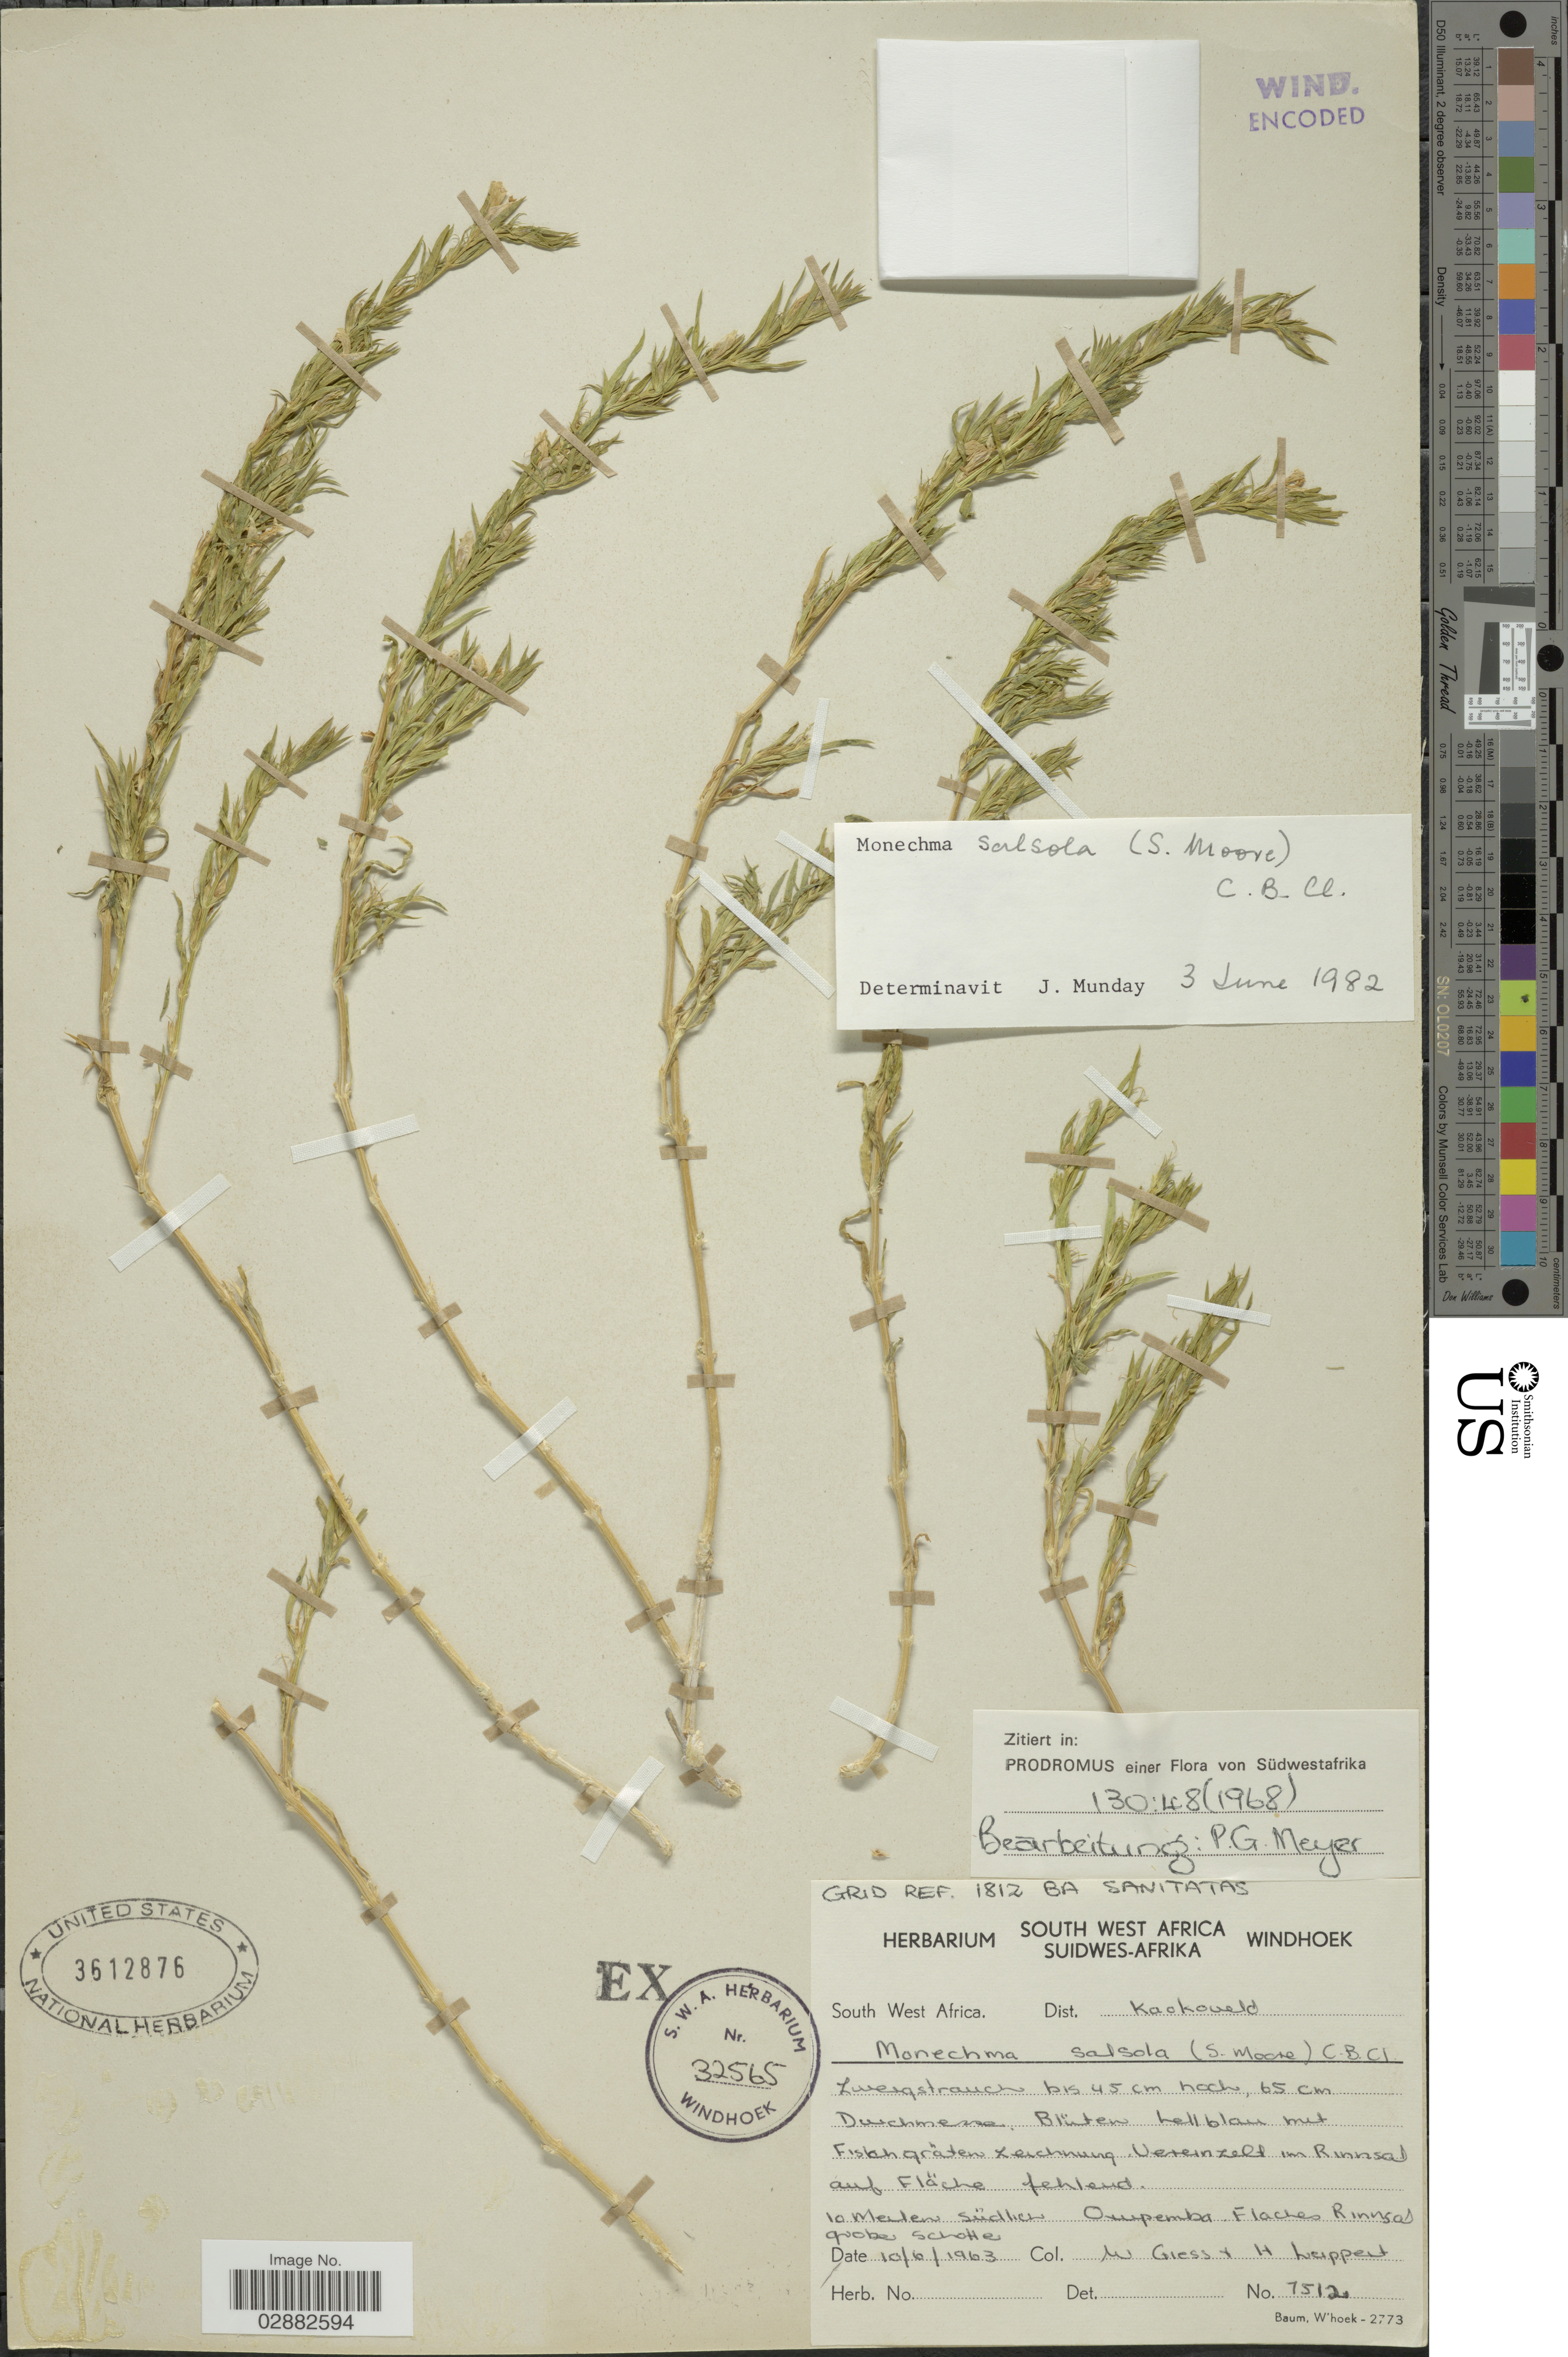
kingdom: Plantae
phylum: Tracheophyta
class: Magnoliopsida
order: Lamiales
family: Acanthaceae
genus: Justicia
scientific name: Justicia salsola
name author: S. Moore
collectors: W. Giess & H. Leippert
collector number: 7512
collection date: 1963-06-10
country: Namibia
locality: Dist. Kaokoveld.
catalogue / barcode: US 3612876